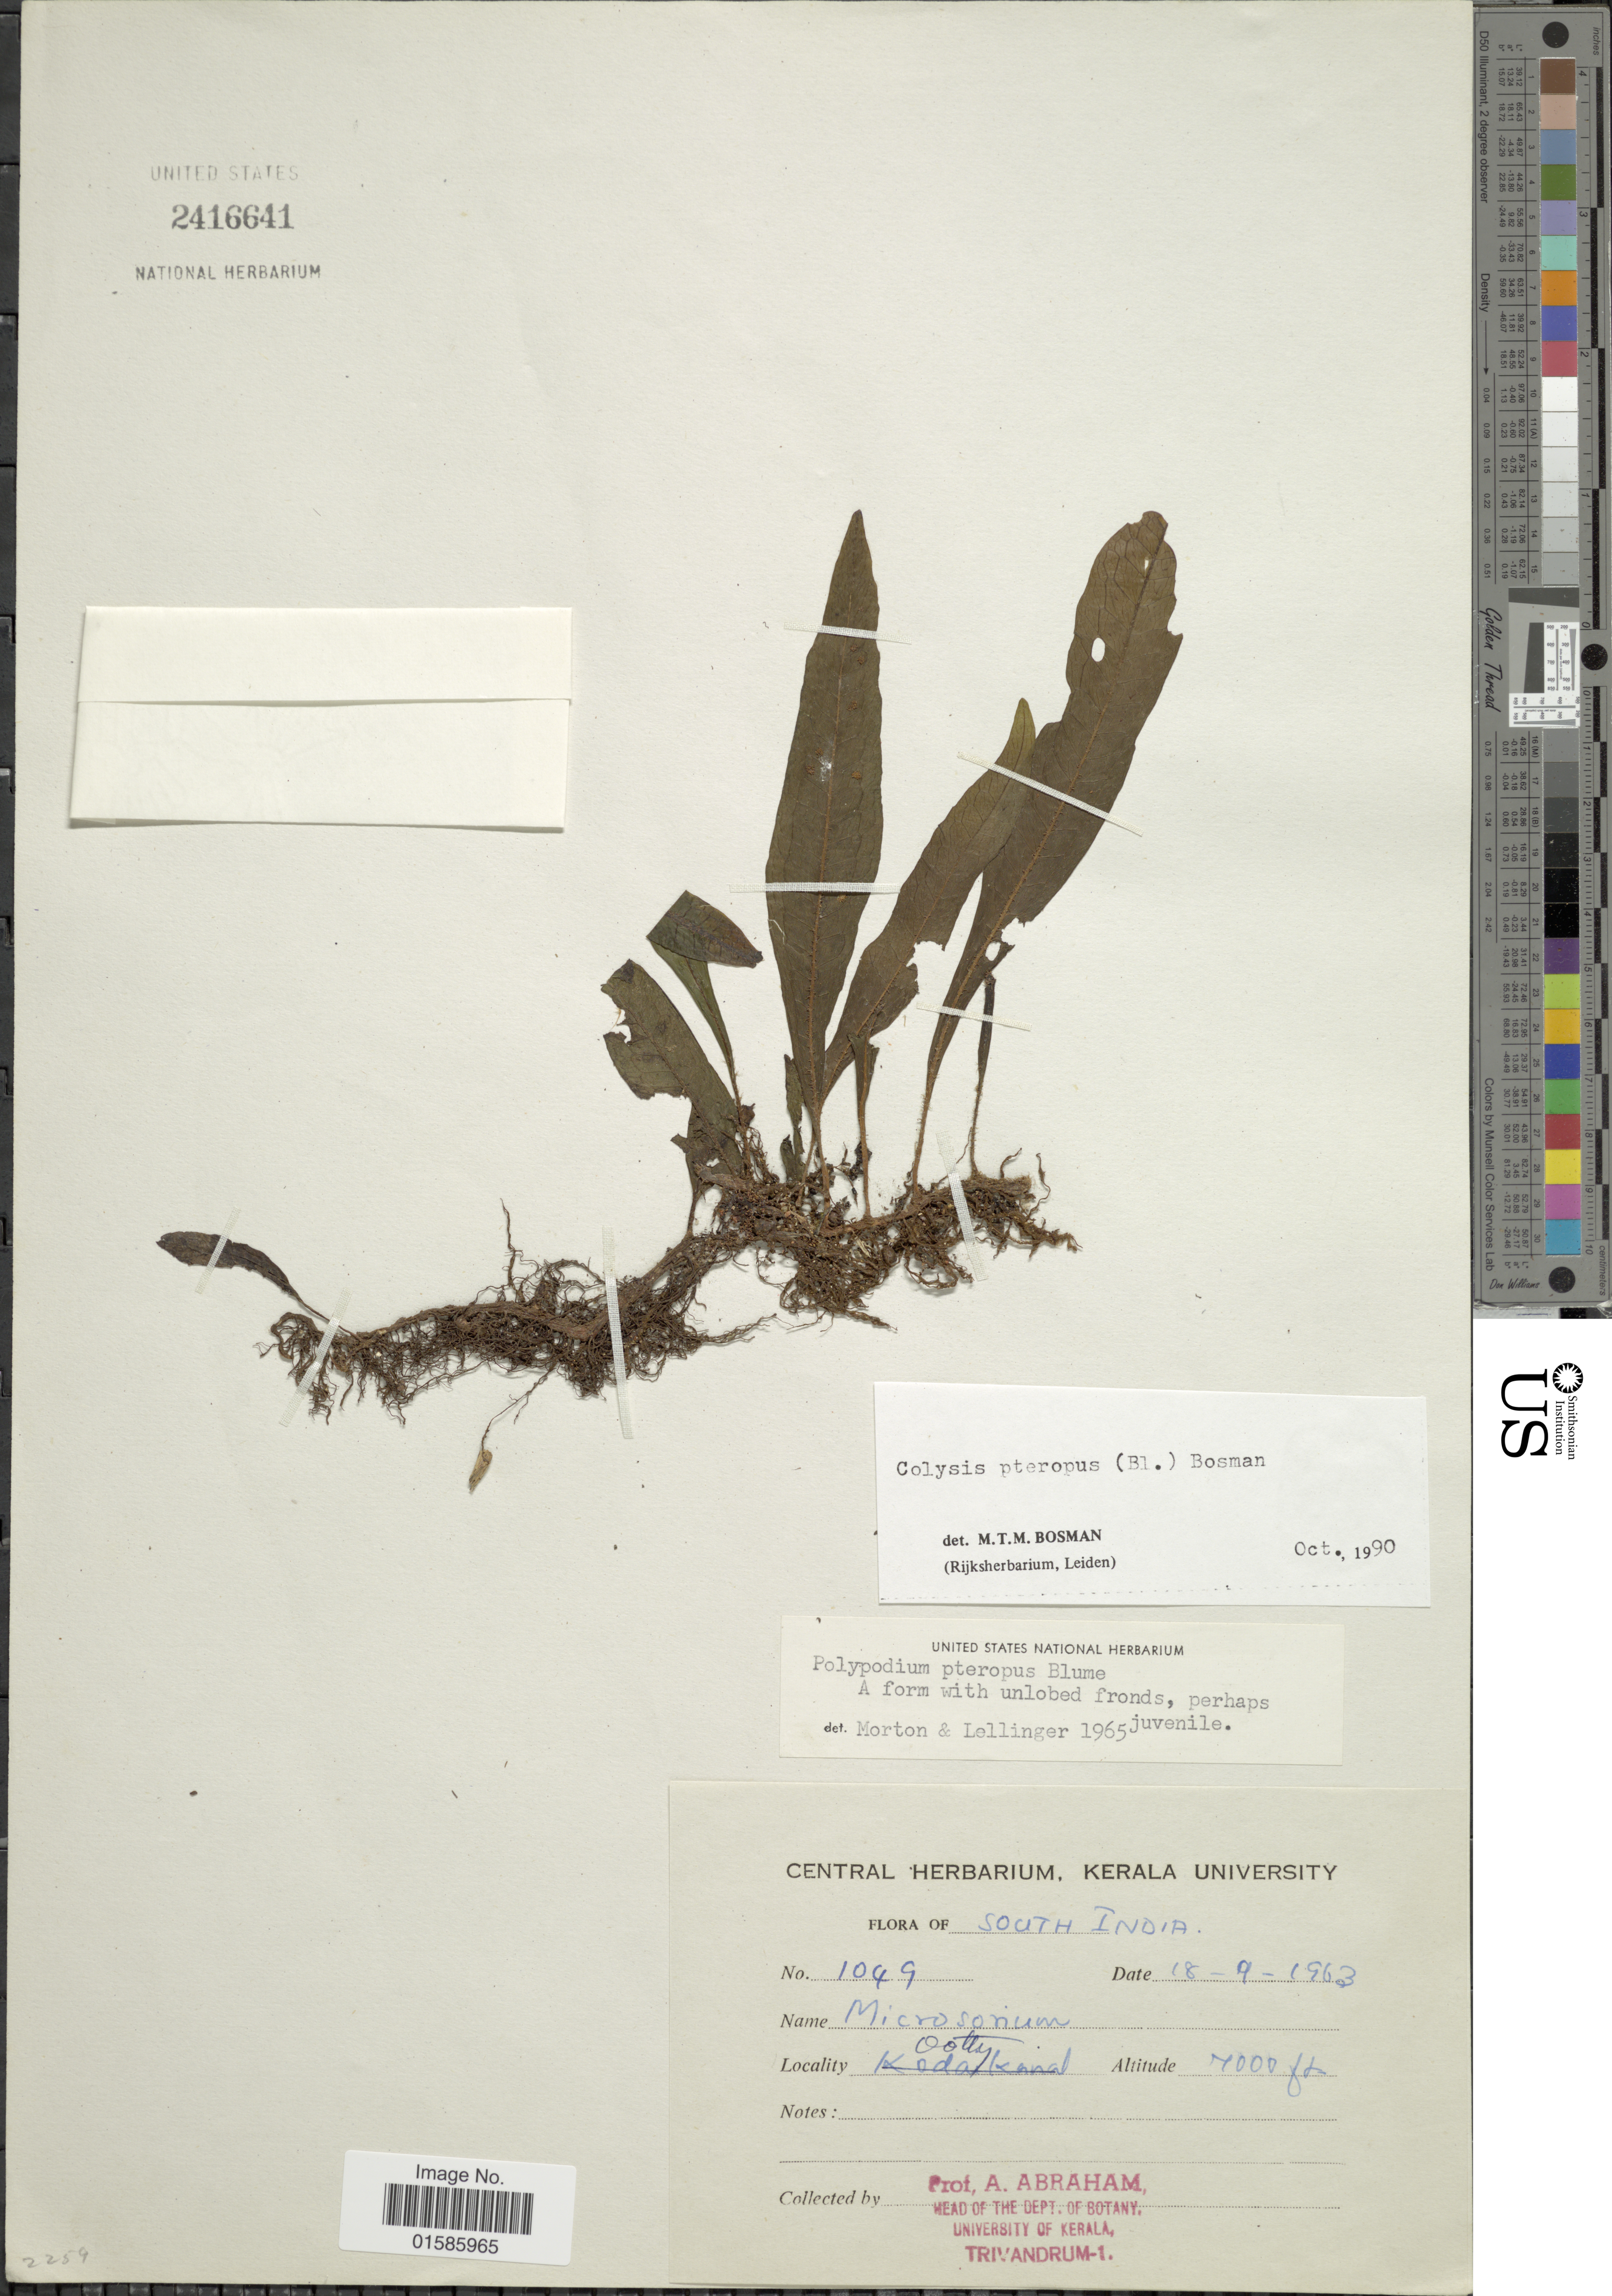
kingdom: Plantae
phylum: Tracheophyta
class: Polypodiopsida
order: Polypodiales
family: Polypodiaceae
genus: Microsorum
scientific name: Microsorum pteropus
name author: (Blume) Copel.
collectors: A. Abraham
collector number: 1049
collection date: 1963-09-18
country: India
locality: South India, Ootey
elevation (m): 2134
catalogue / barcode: US 2416641